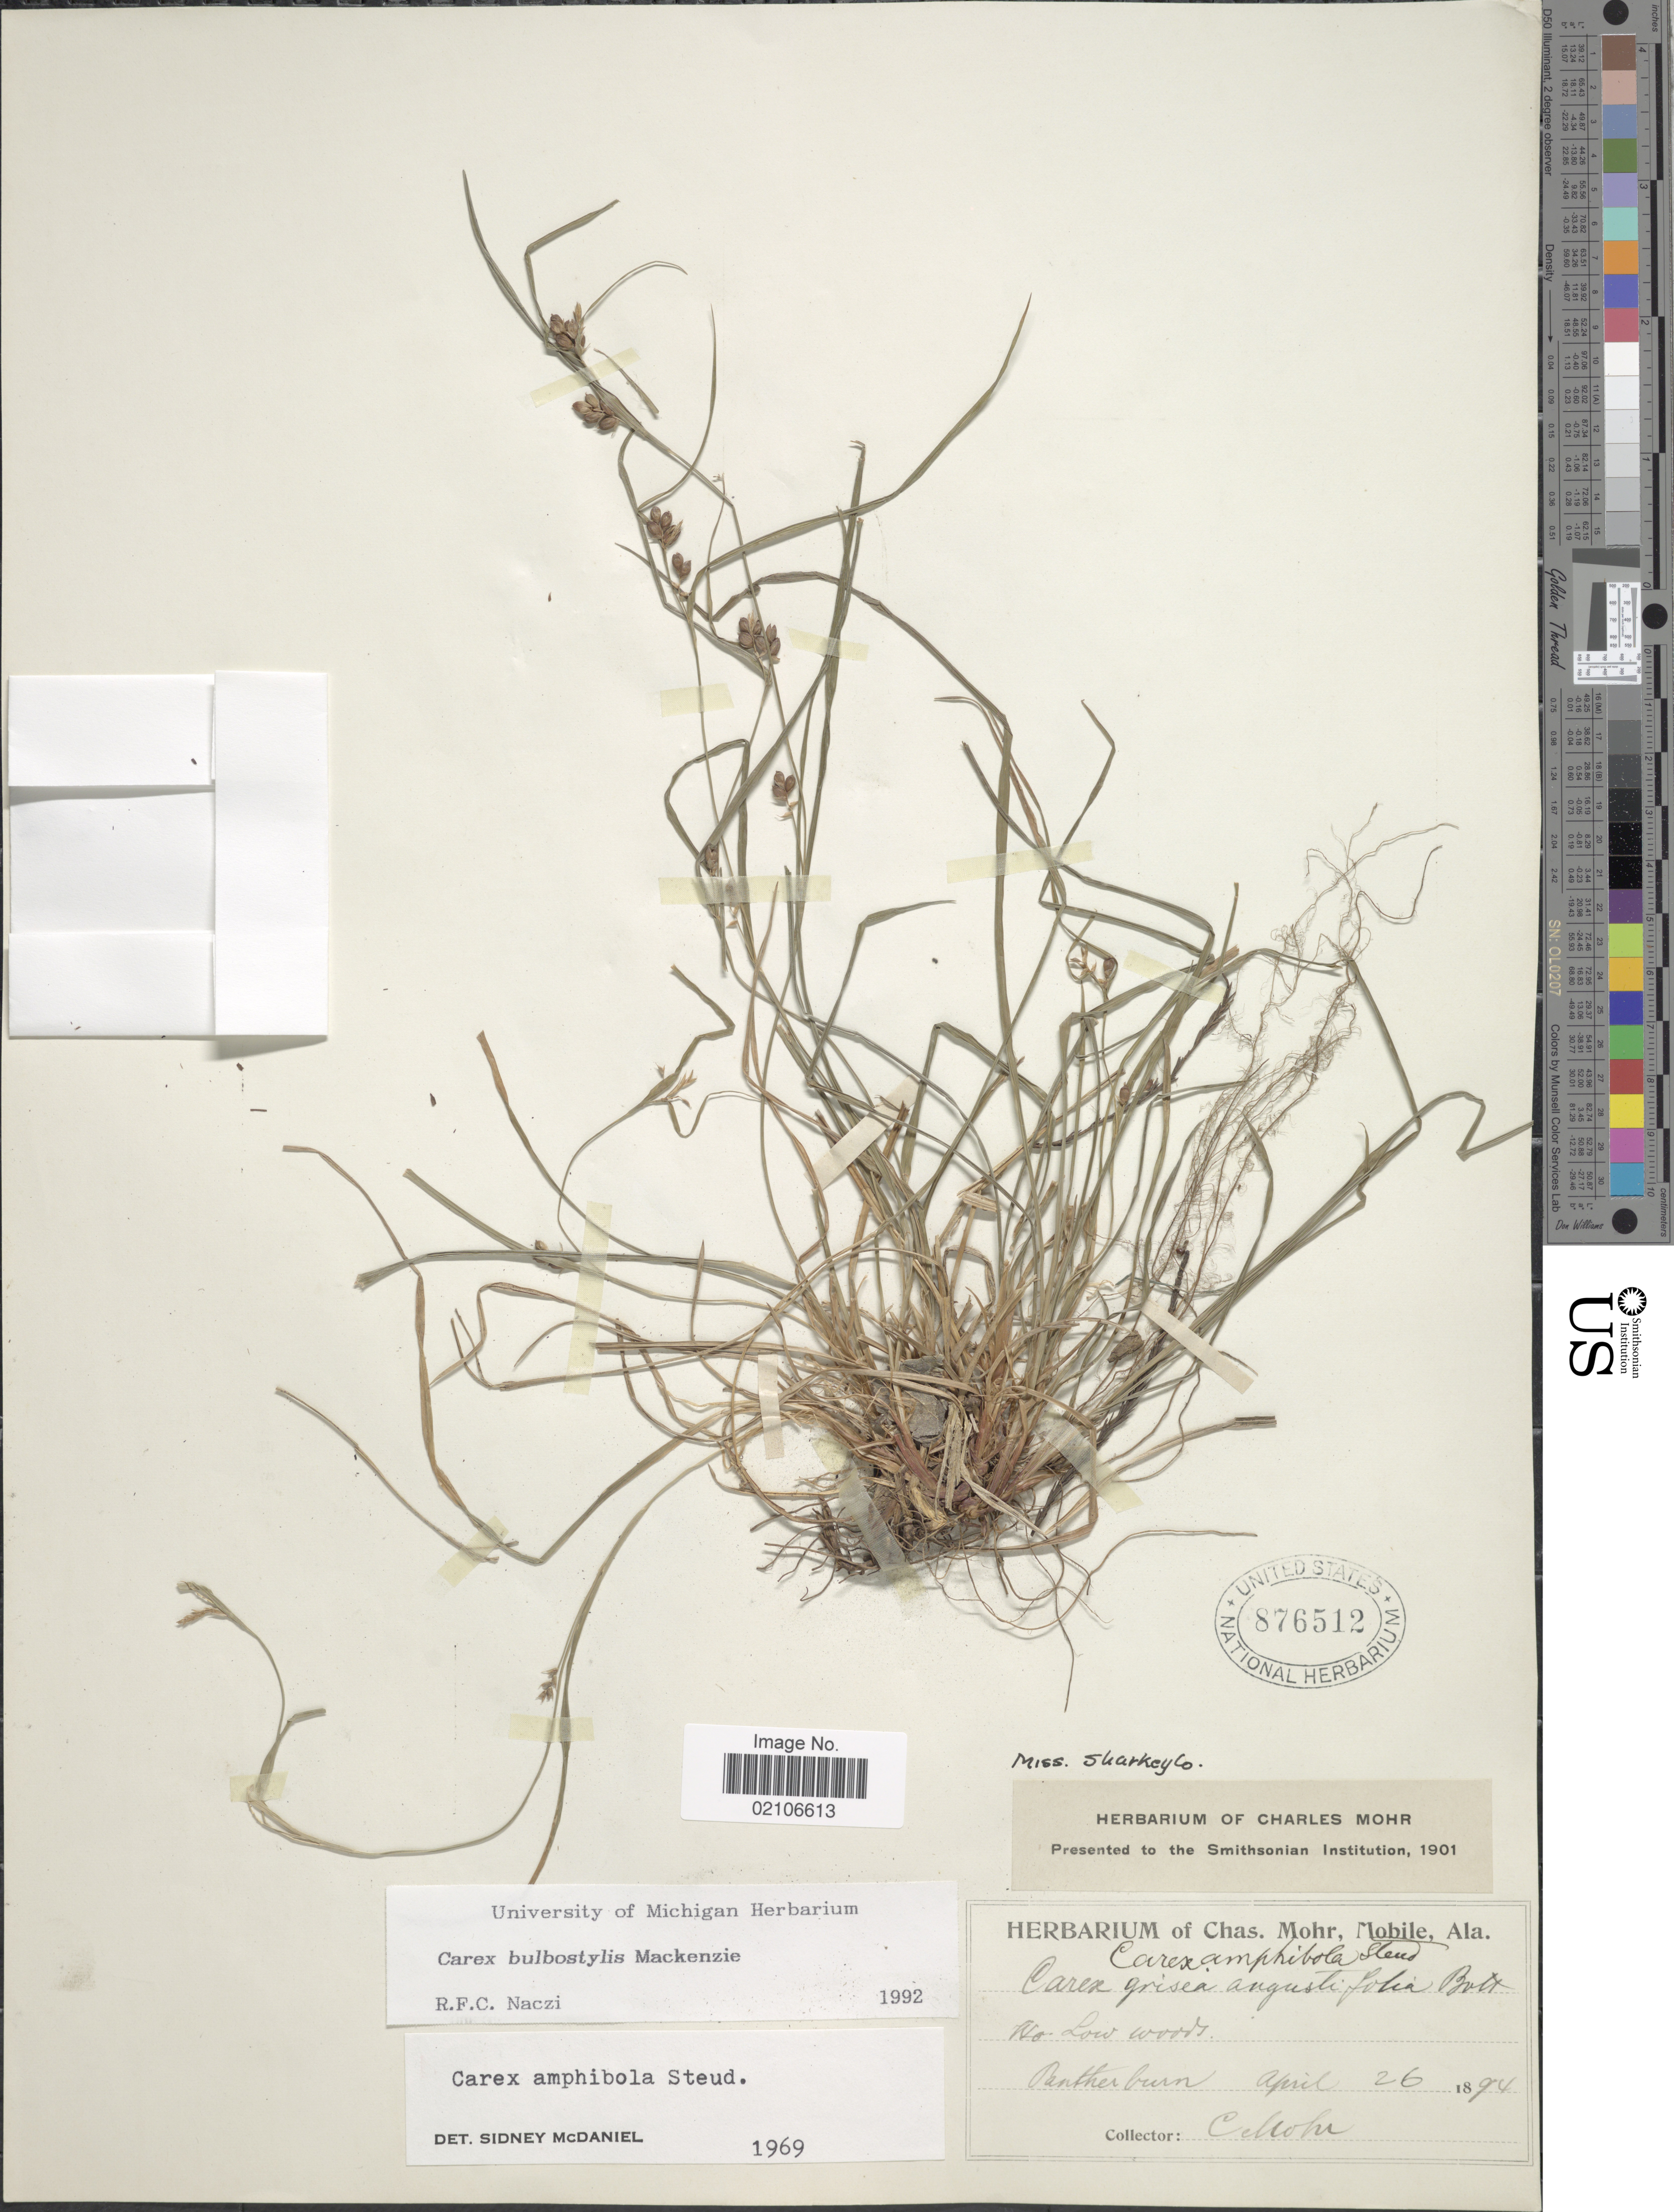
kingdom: Plantae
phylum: Tracheophyta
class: Liliopsida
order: Poales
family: Cyperaceae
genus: Carex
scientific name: Carex bulbostylis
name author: Mack.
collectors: C. T. Mohr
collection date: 1894-04-26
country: United States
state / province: Mississippi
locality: Low woods, Panther Burn, Skarkey Co.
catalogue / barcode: US 876512